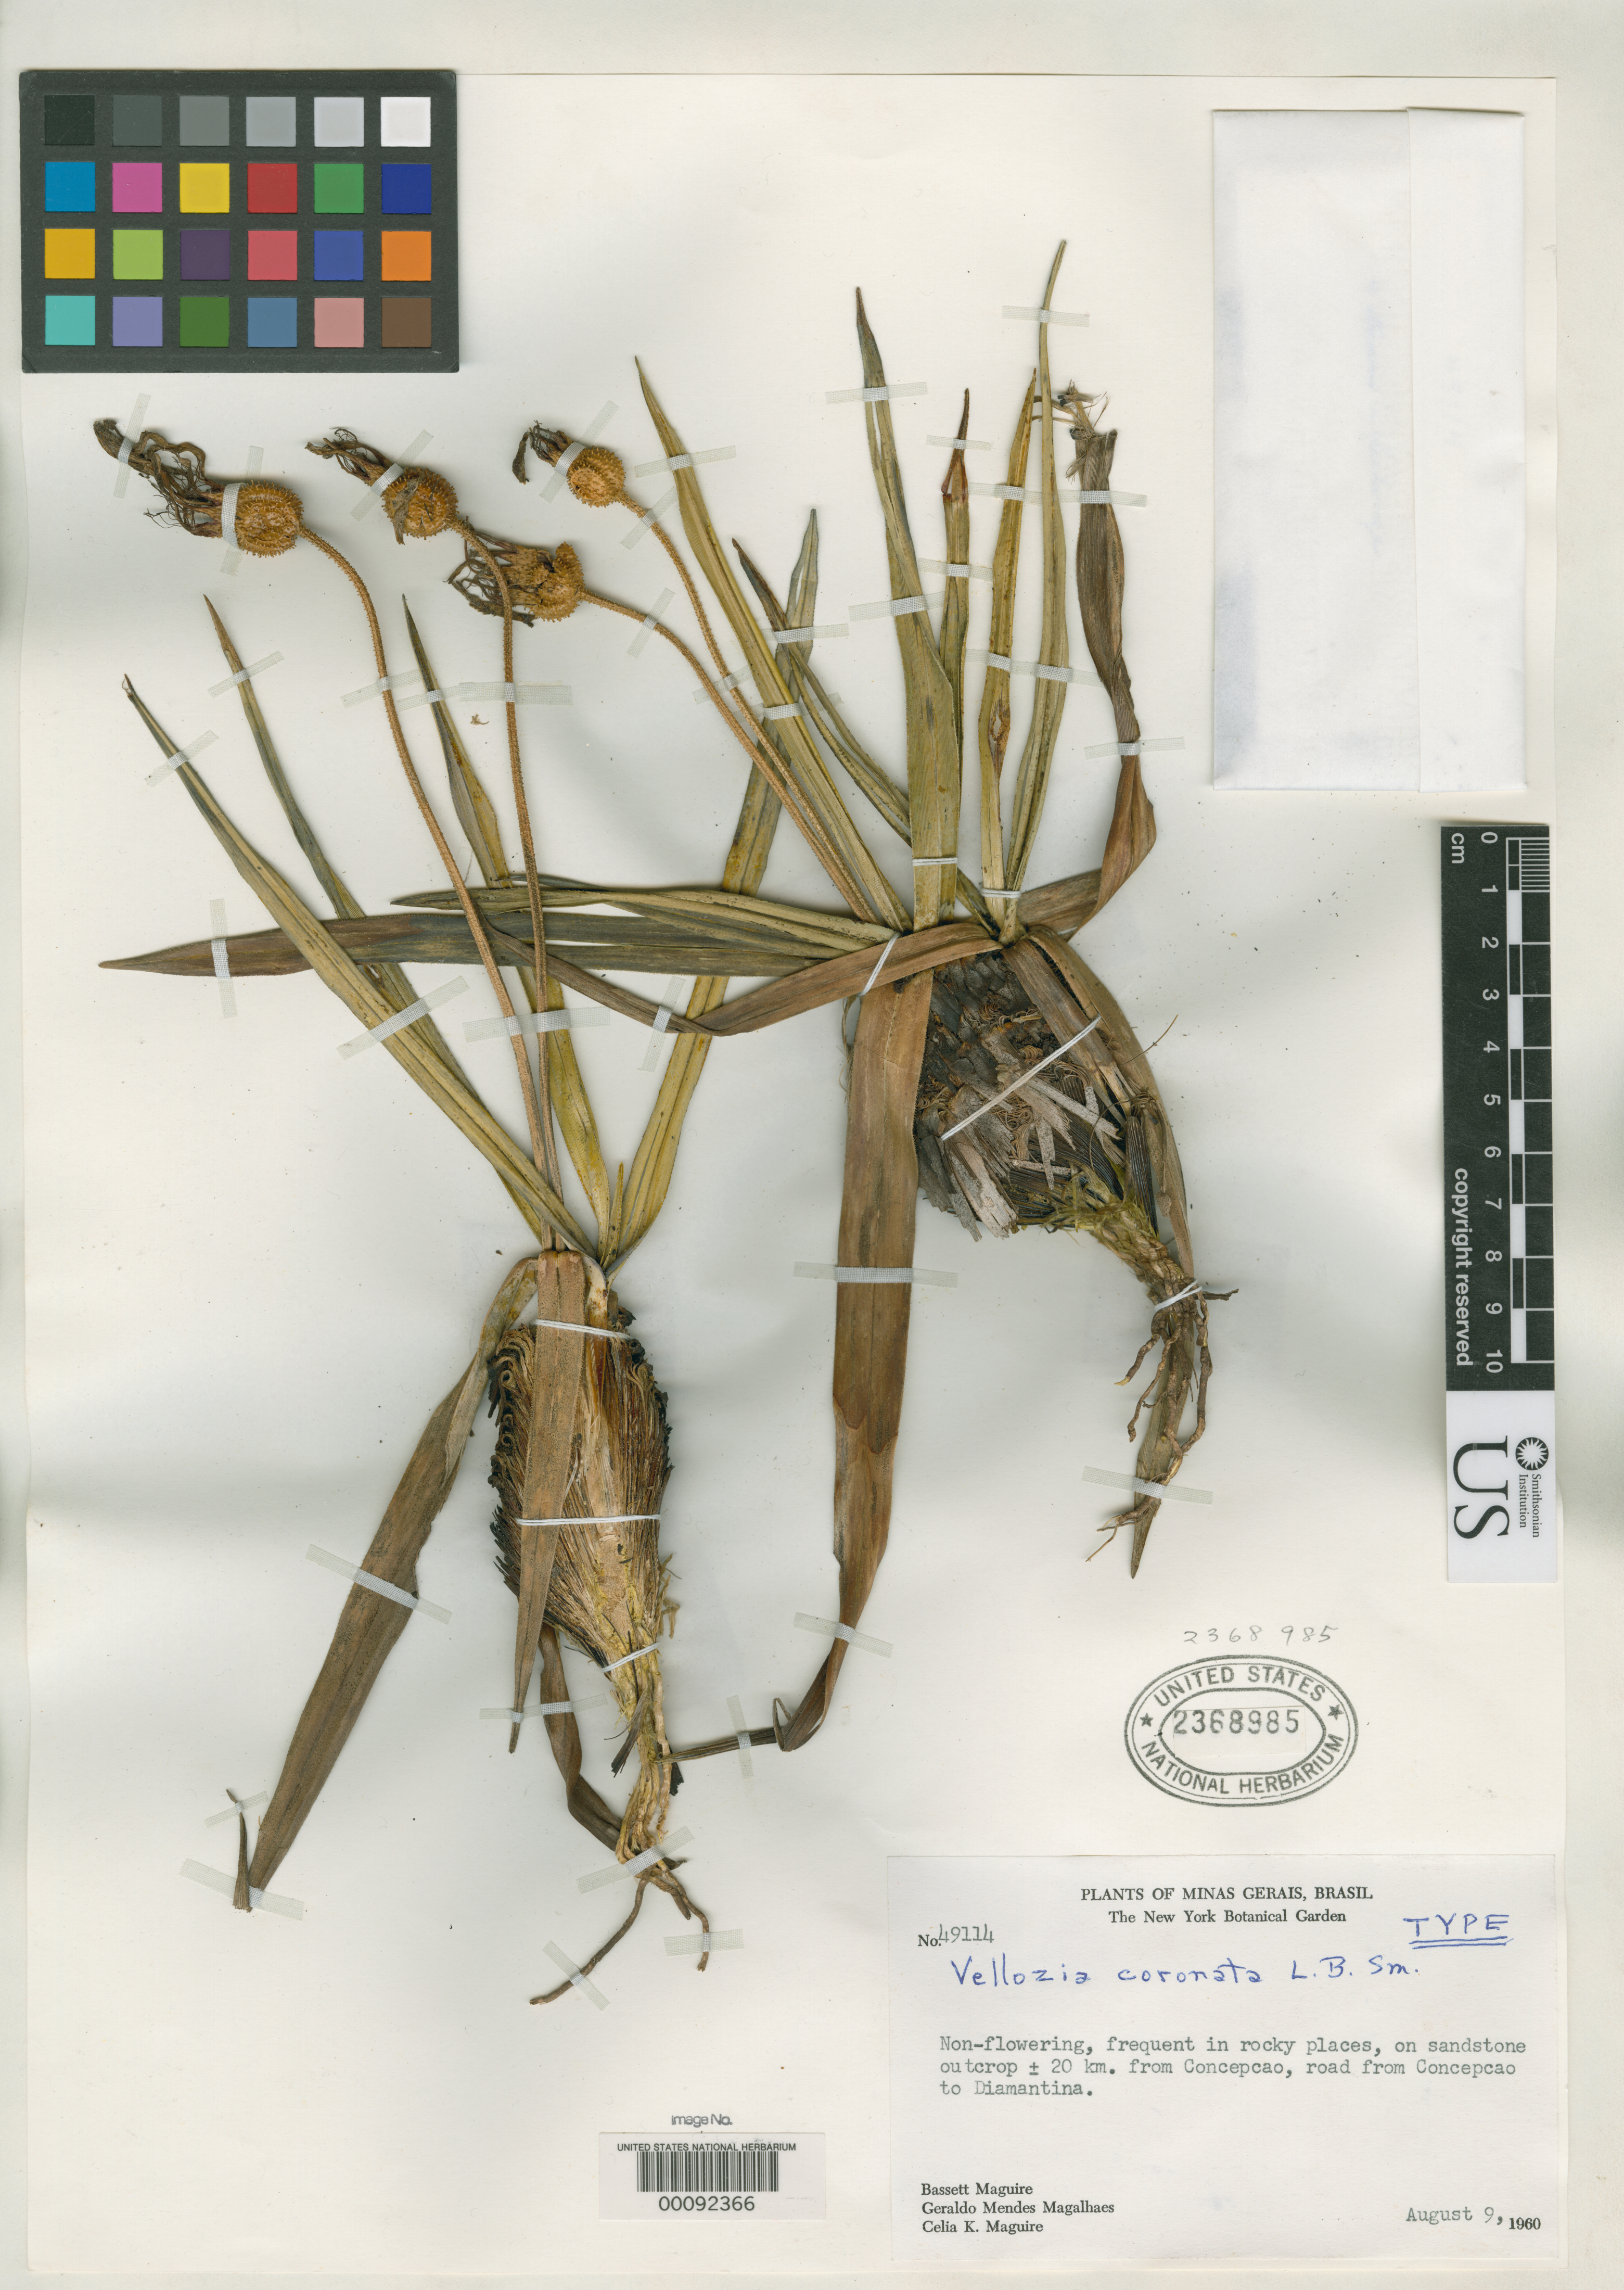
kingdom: Plantae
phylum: Tracheophyta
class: Liliopsida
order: Pandanales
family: Velloziaceae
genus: Vellozia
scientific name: Vellozia coronata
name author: L.B. Sm.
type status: Holotype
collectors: B. Maguire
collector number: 49114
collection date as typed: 09 Aug 1960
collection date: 1960-08-09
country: Brazil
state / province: Minas Gerais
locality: On road from Conceicao to Diamantina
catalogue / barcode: US 2368985